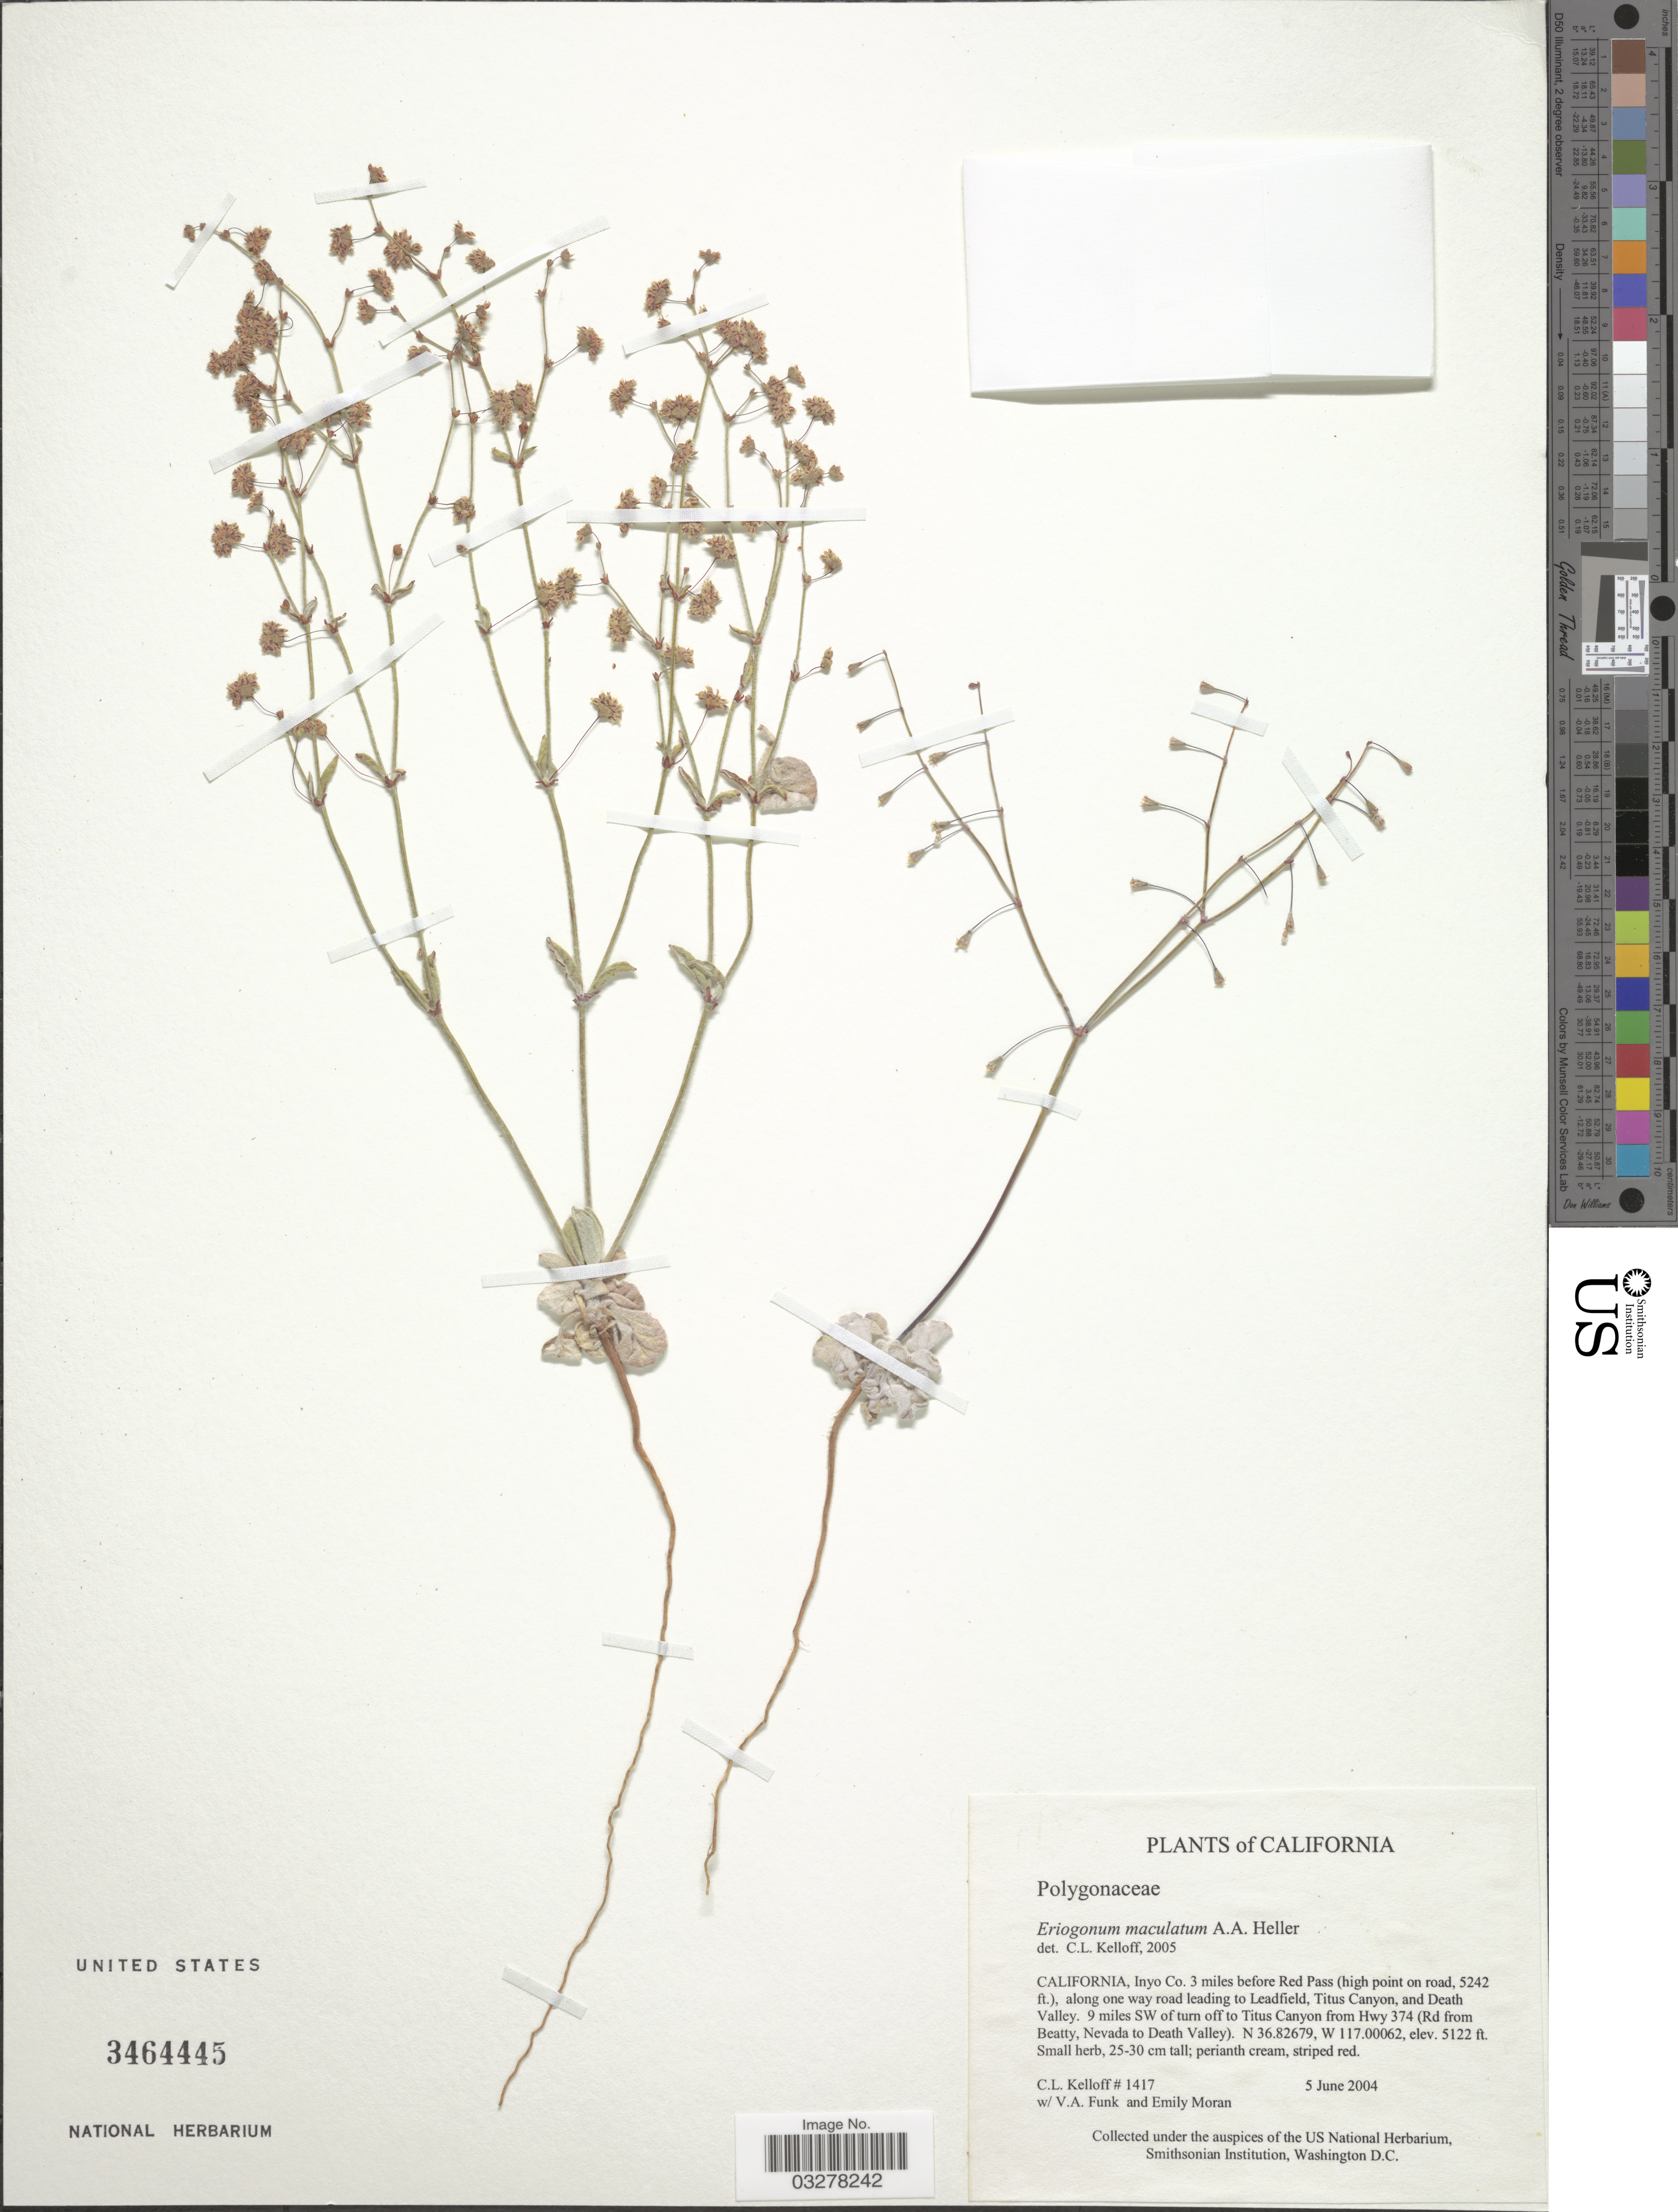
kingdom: Plantae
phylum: Tracheophyta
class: Magnoliopsida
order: Caryophyllales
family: Polygonaceae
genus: Eriogonum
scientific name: Eriogonum maculatum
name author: A. Heller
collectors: C. L. Kelloff, V. Funk & E. Moran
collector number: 1417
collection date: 2004-06-05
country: United States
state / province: California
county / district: Inyo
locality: Inyo Co. 3 miles before Red Pass (high point on road, 5242 ft.) along one way road leading to Leadfield, Titus Canyon, and Death Valley. 9 miles SW of turn off to Titus Canyon from Hwy 374 (Rd from Beatty, Nevada to Death Valley).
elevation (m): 1561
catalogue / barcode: US 3464445